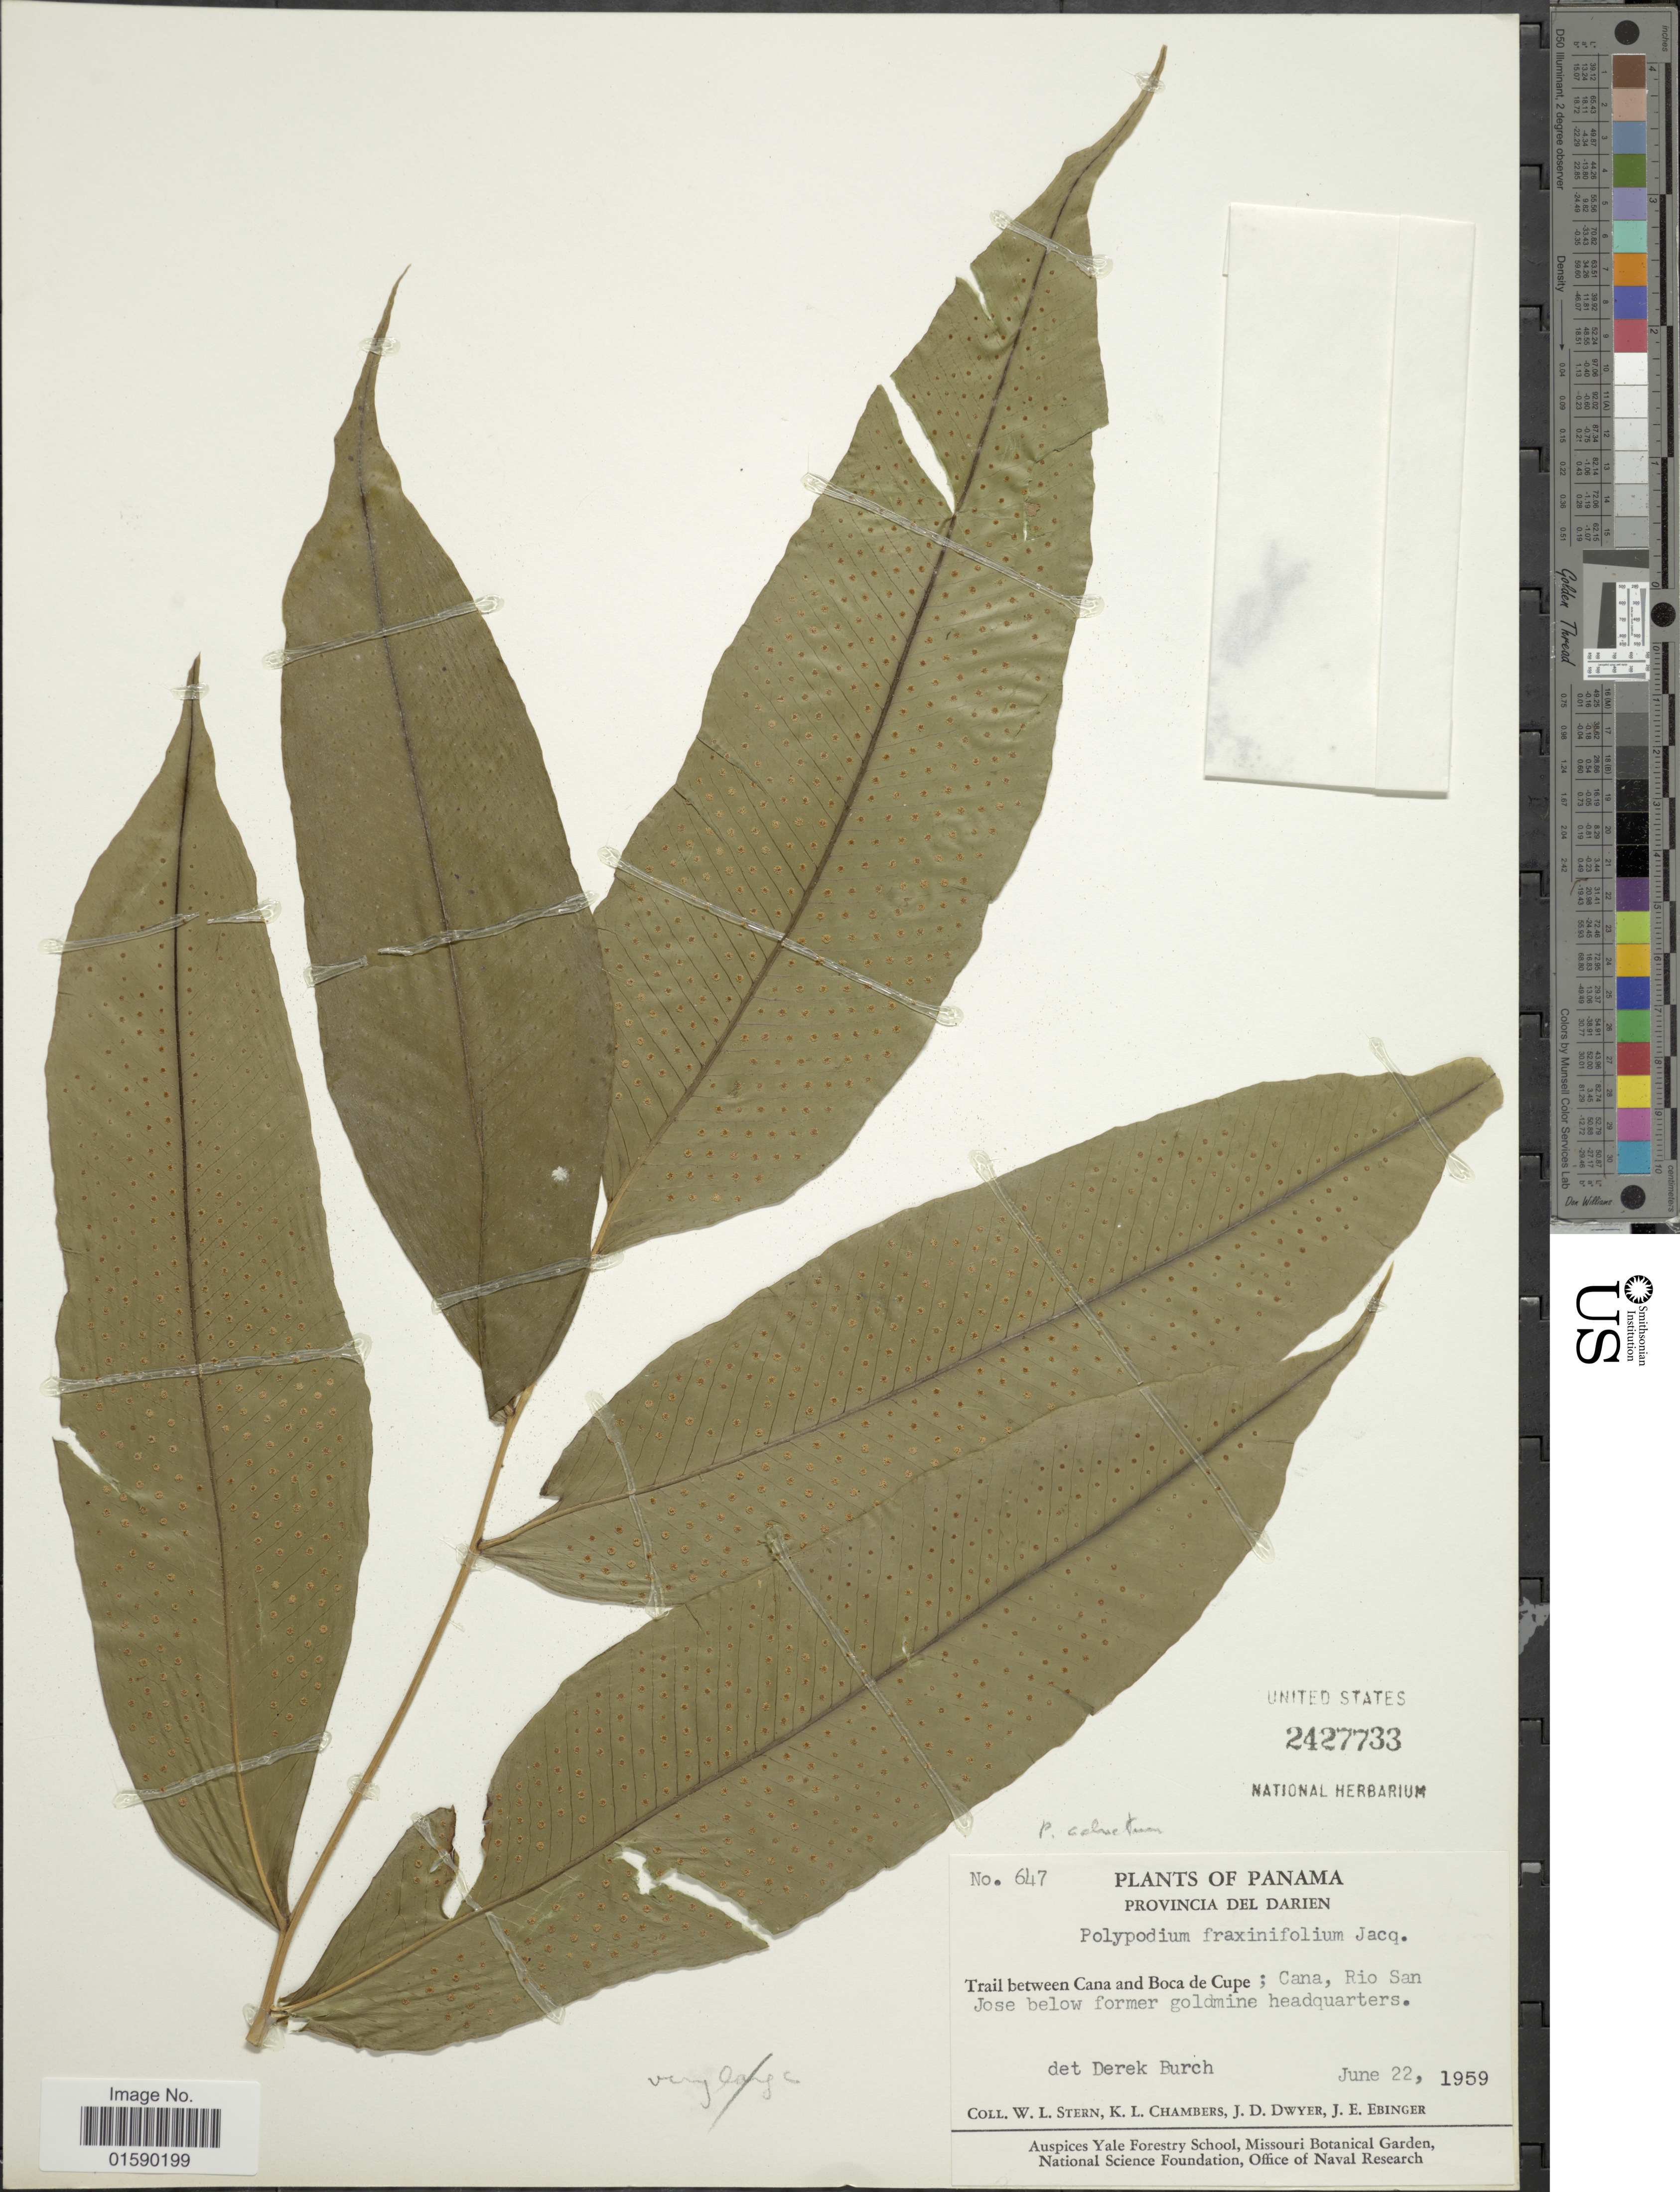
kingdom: Plantae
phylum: Tracheophyta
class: Polypodiopsida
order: Polypodiales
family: Polypodiaceae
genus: Aglaomorpha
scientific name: Aglaomorpha heraclea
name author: (Kunze) Copel.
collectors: W. L. Stern, K. Chambers, J. D. Dwyer & J. Ebinger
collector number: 647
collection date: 1959-06-22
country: Panama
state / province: Darién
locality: Panama. Provincia del Darien. Trail between Cana and Boca de Cupe; Cana, Rio San Jose below former goldmine headquarters.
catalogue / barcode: US 2427733